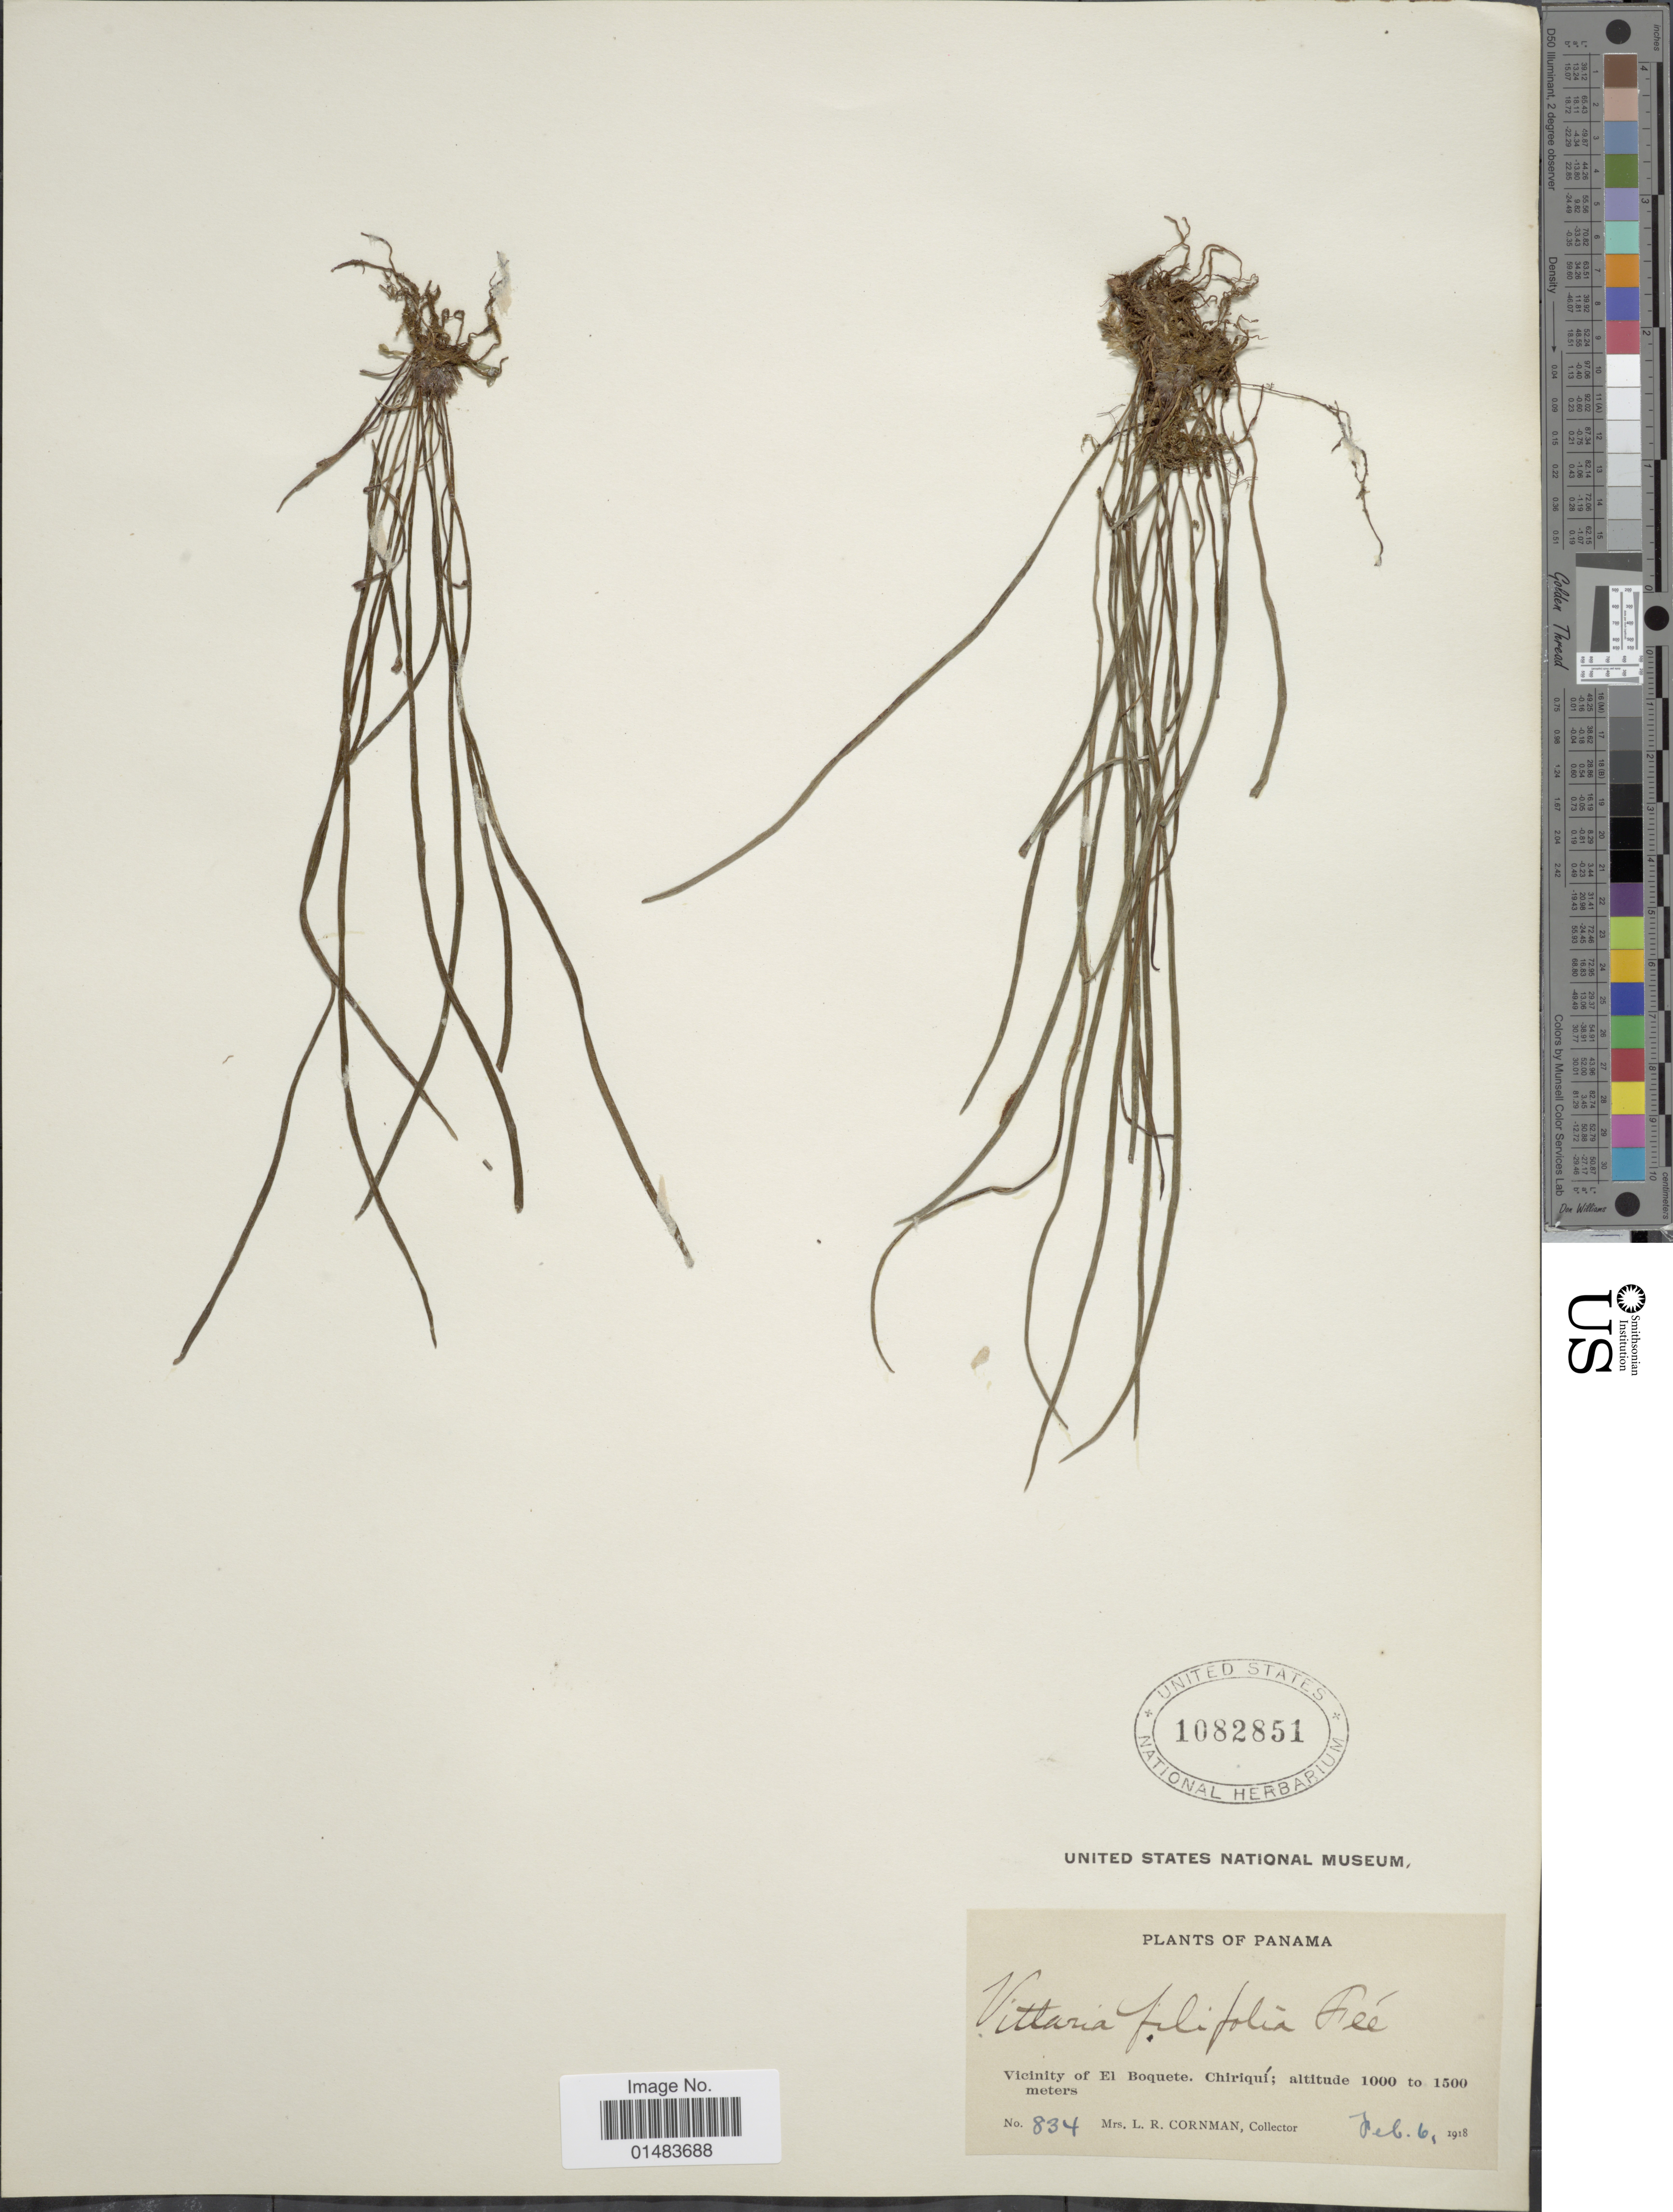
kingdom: Plantae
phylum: Tracheophyta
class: Polypodiopsida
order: Polypodiales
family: Pteridaceae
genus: Vittaria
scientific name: Vittaria graminifolia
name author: Kaulf.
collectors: L. Cornman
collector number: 834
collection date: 1918-02-06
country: Panama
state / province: Chiriqui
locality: Plants of Panama, Vicinity of El Boquete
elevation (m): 1000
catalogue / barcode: US 1082851